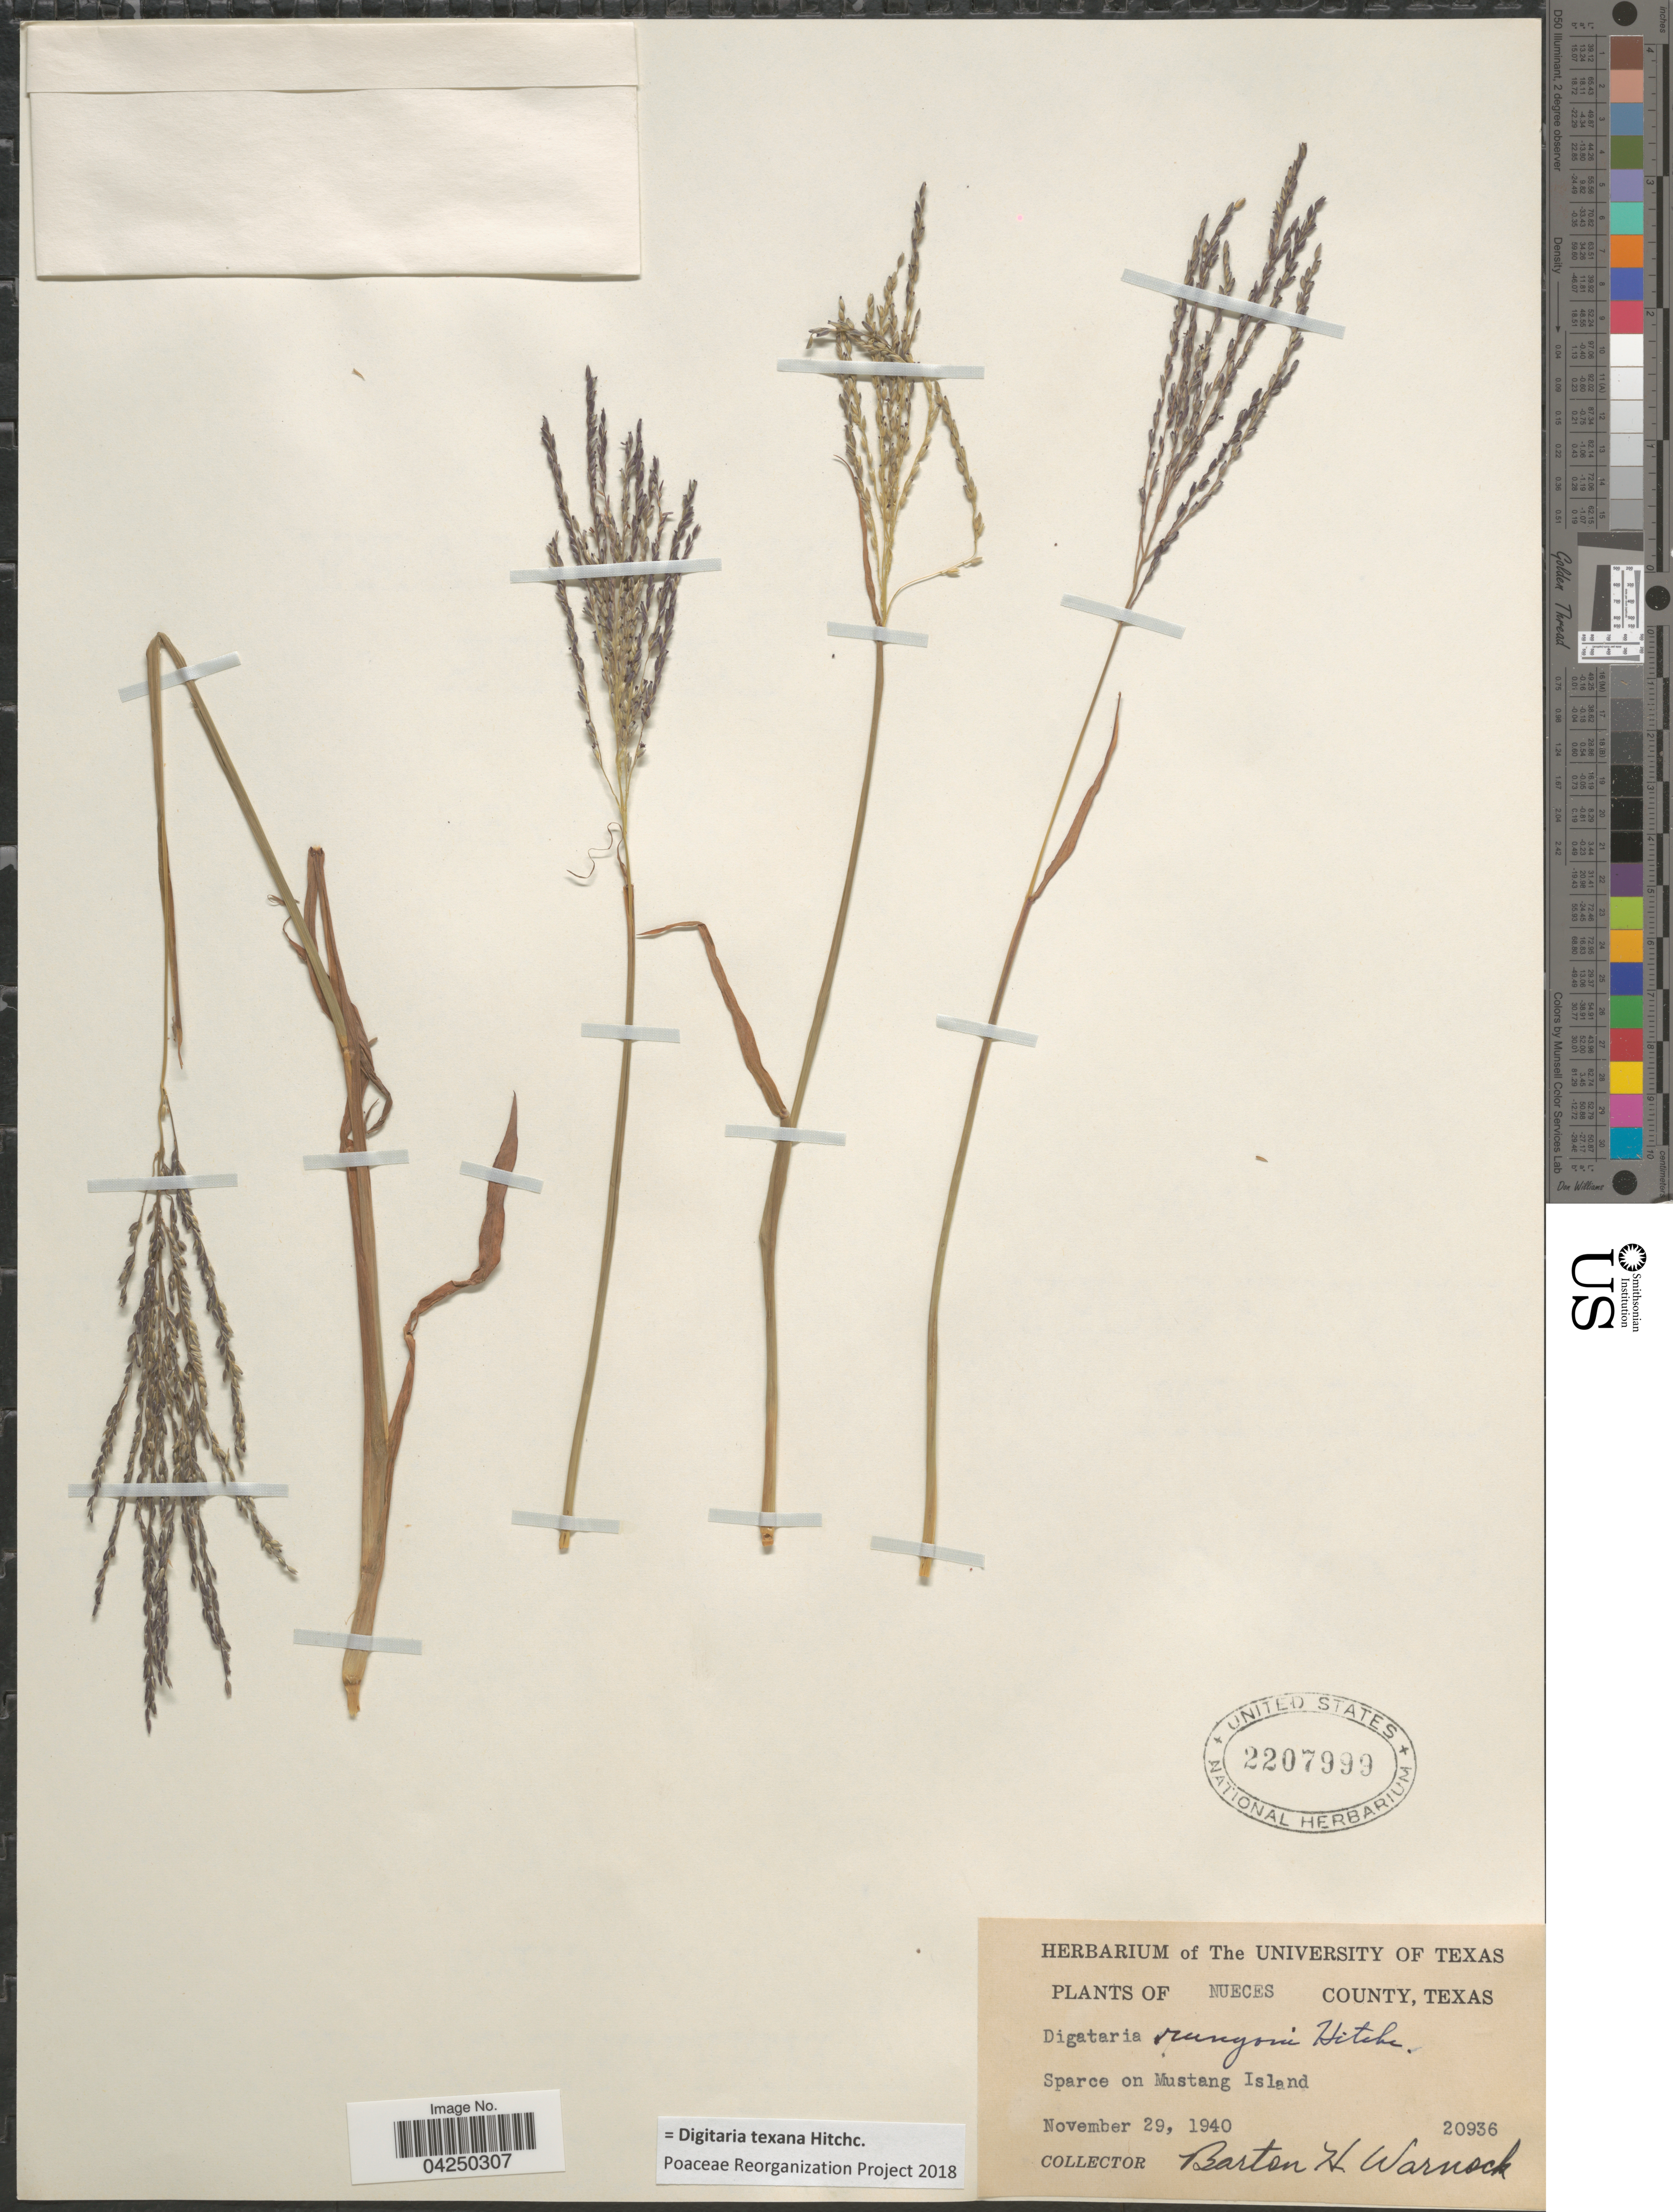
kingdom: Plantae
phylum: Tracheophyta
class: Liliopsida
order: Poales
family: Poaceae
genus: Digitaria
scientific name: Digitaria texana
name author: Hitchc.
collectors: B. H. Warnock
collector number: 20936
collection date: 1940-11-29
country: United States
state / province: Texas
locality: Nueces County. Sparce on Mustang Island.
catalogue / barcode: US 2207999